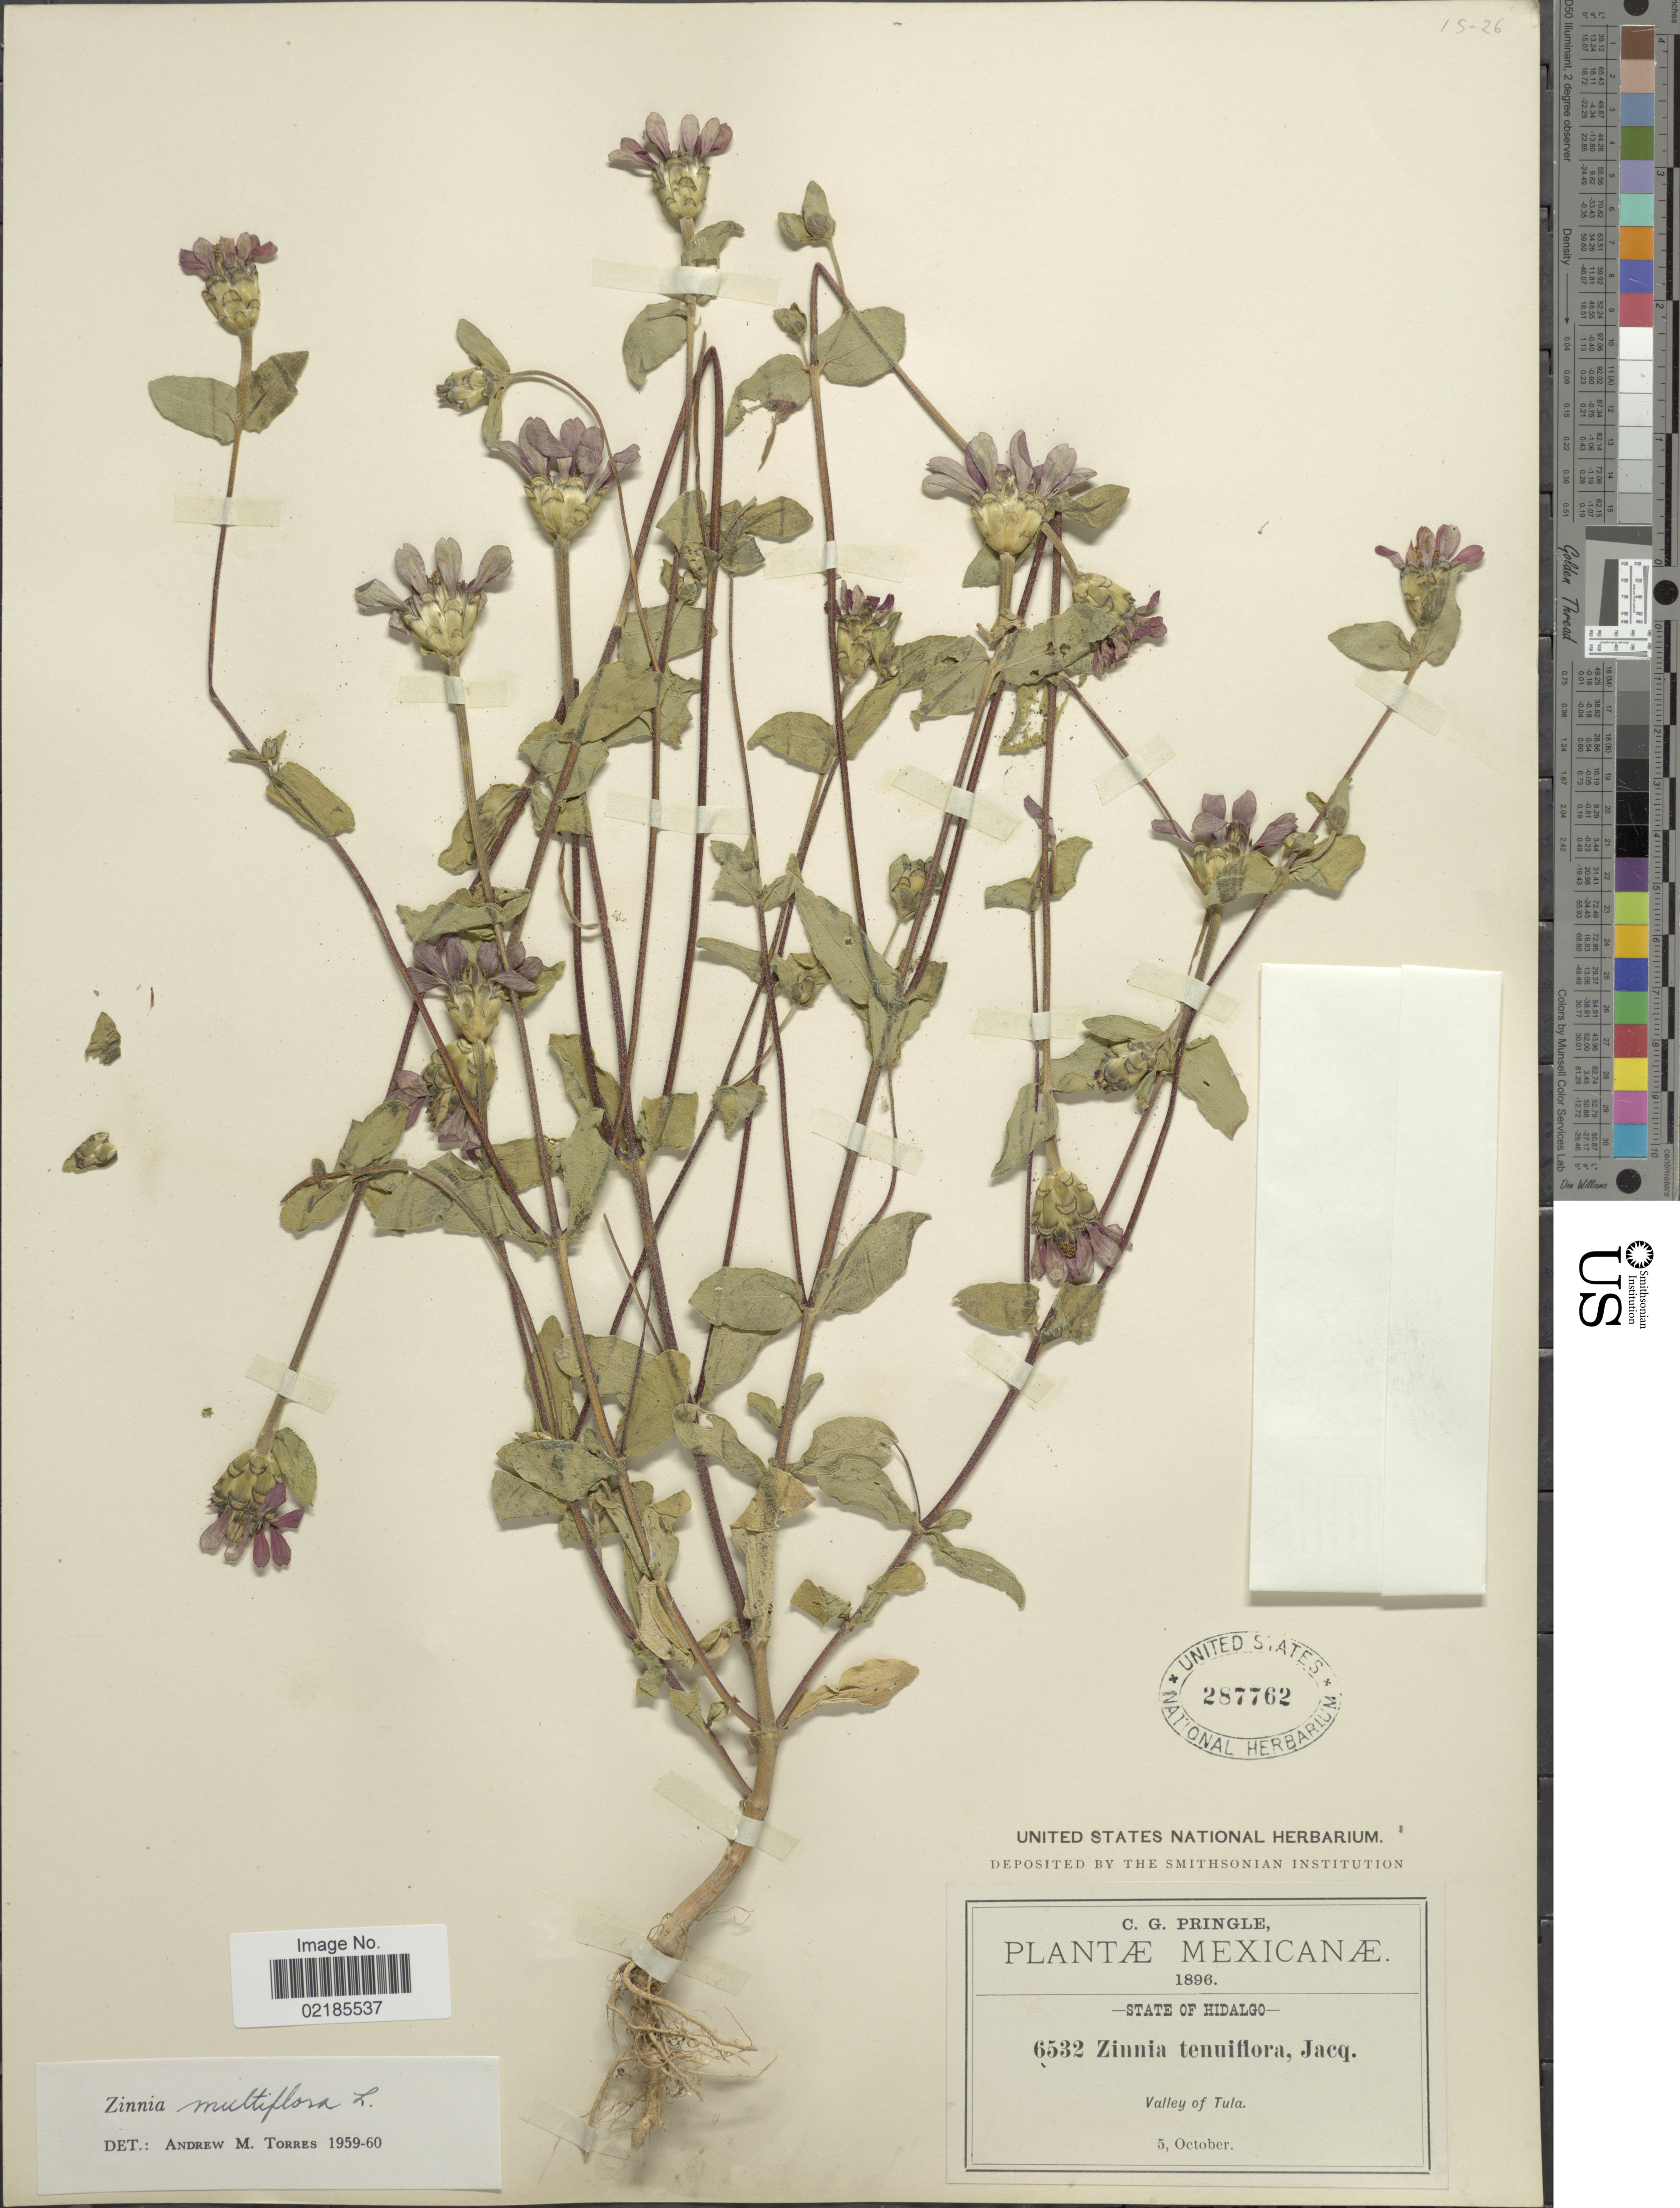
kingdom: Plantae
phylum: Tracheophyta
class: Magnoliopsida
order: Asterales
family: Asteraceae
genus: Zinnia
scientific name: Zinnia peruviana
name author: (L.) L.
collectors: C. G. Pringle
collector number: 6532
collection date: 1896-10-05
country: Mexico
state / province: Hidalgo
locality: Valley of Tula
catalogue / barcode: US 287762